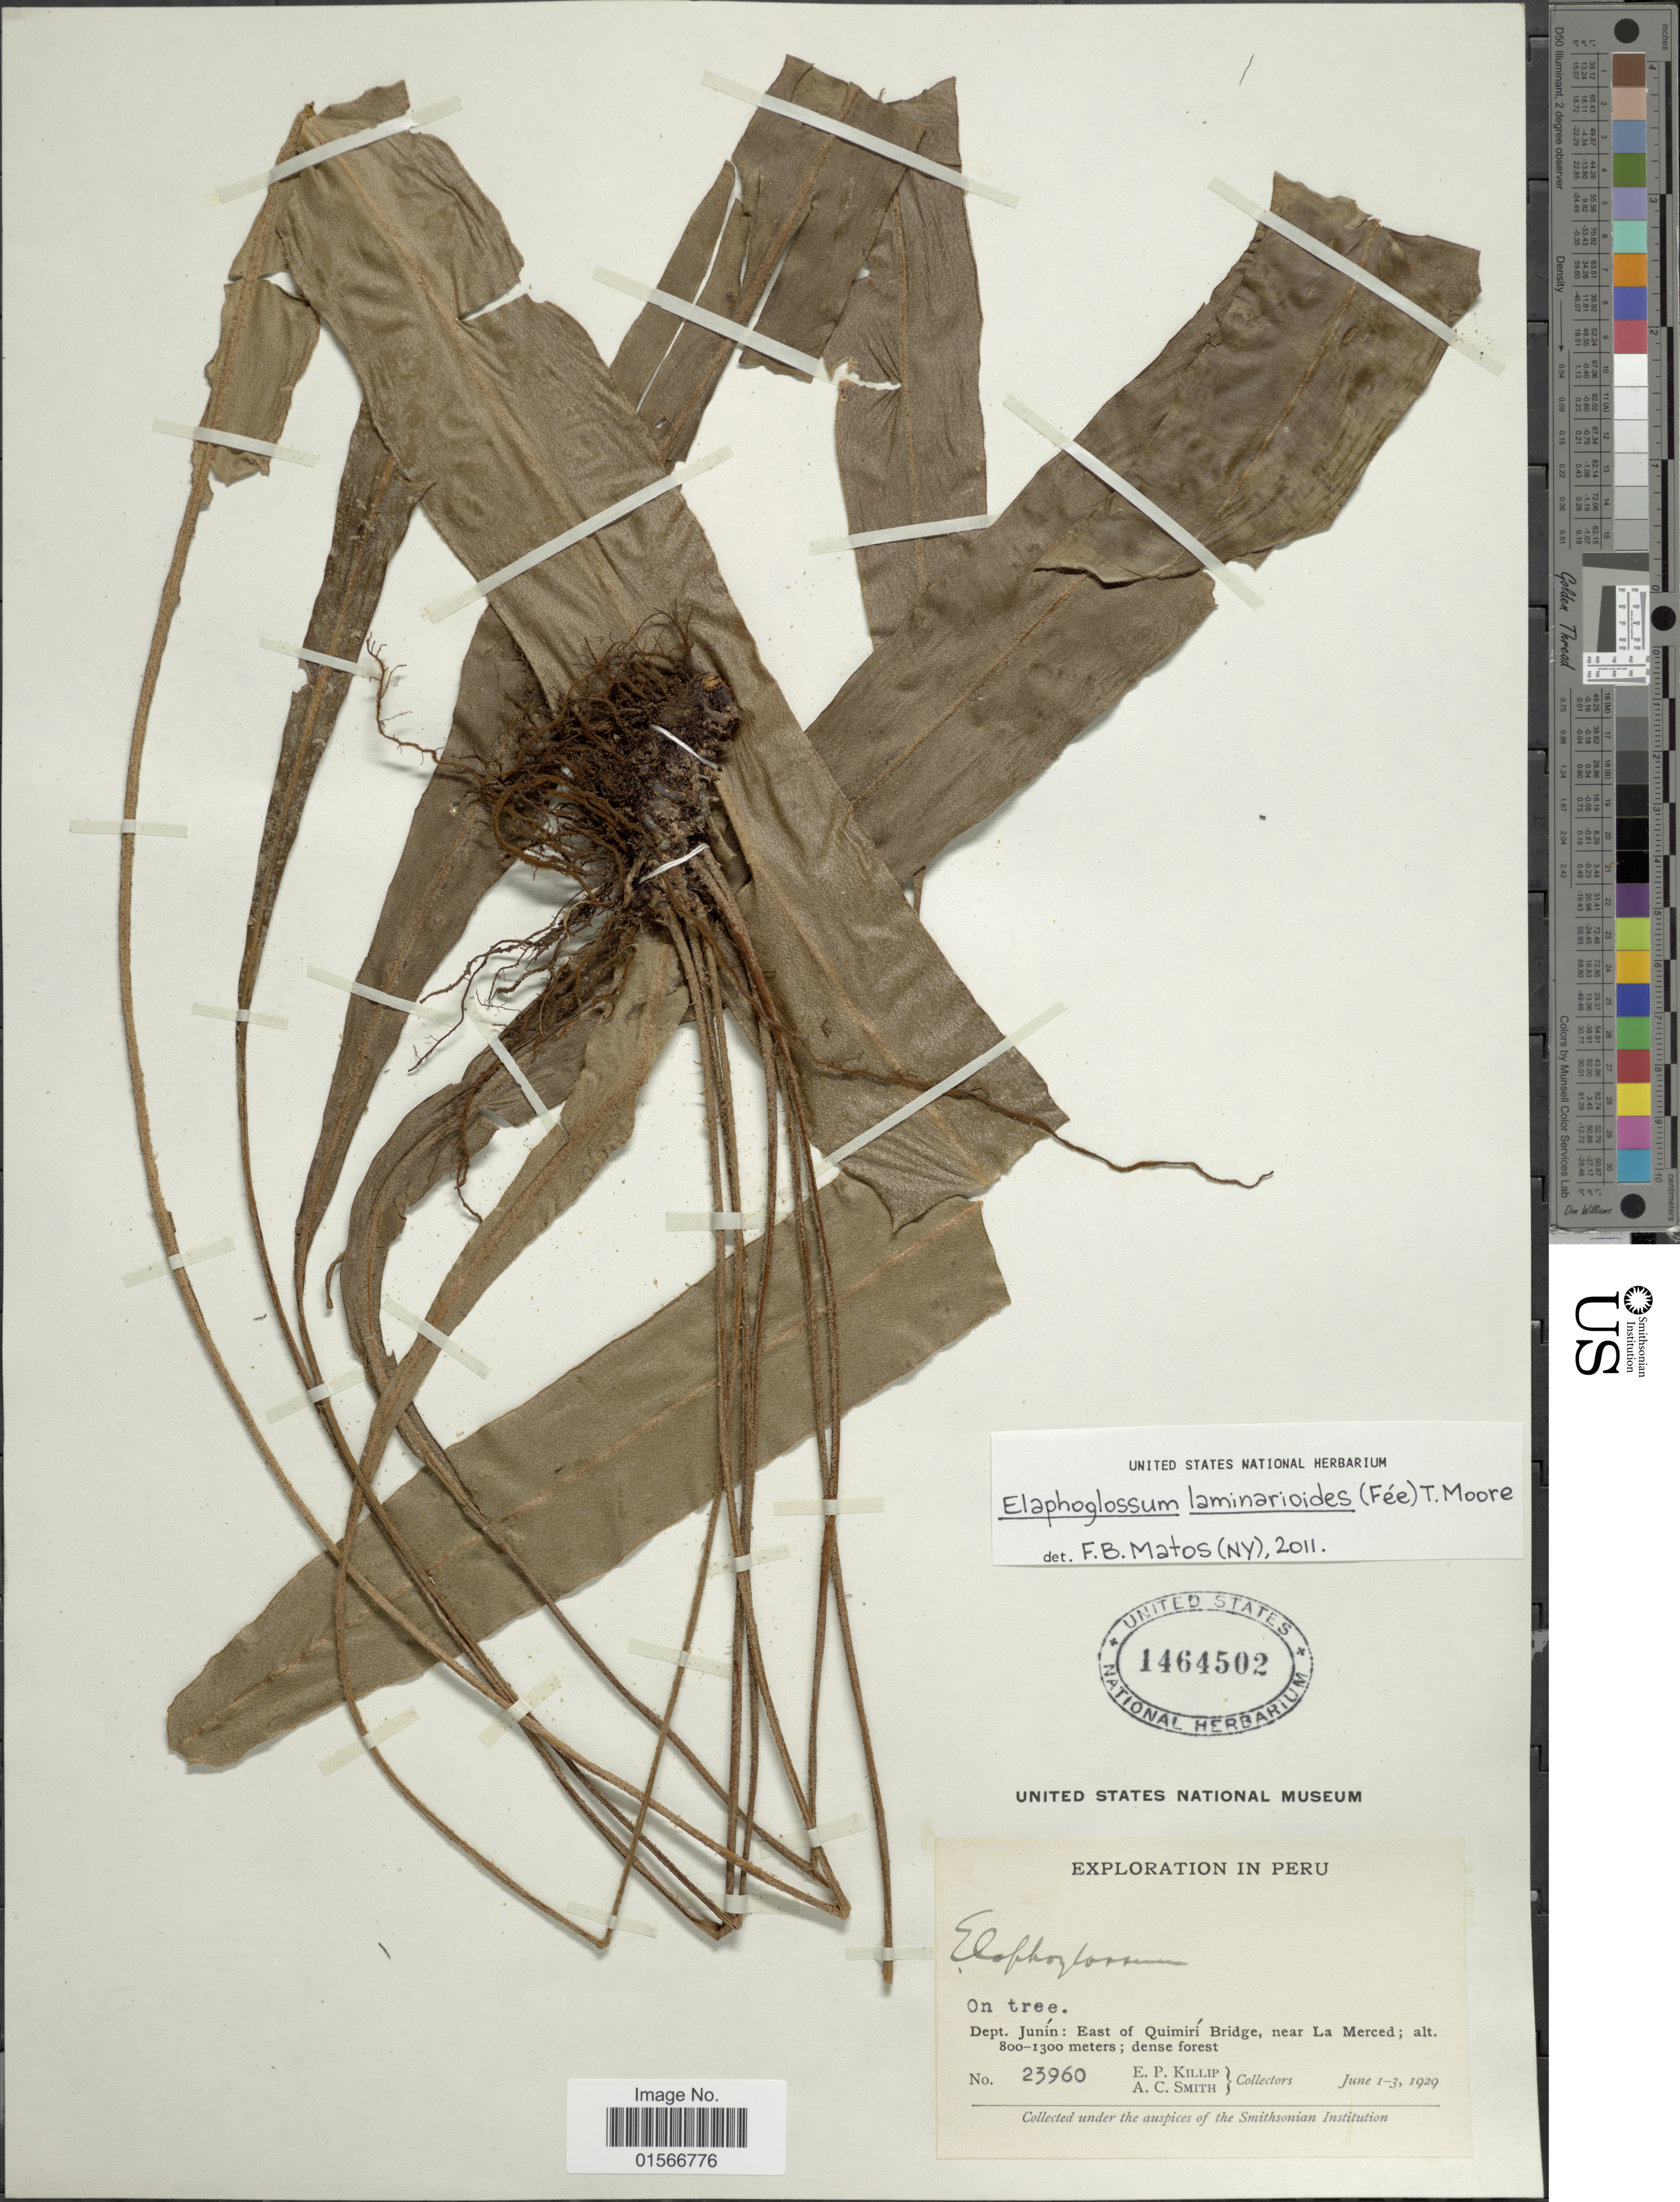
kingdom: Plantae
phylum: Tracheophyta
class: Polypodiopsida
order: Polypodiales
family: Dryopteridaceae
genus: Elaphoglossum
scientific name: Elaphoglossum laminarioides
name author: (Bory ex Fée) T. Moore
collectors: E. P. Killip & A. C. Smith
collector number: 23960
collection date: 1929-06-01/1929-06-03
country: Peru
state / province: Junín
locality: Dept. Junín: east of Quimirí Bridge, near La Merced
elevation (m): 800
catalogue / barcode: US 1464502